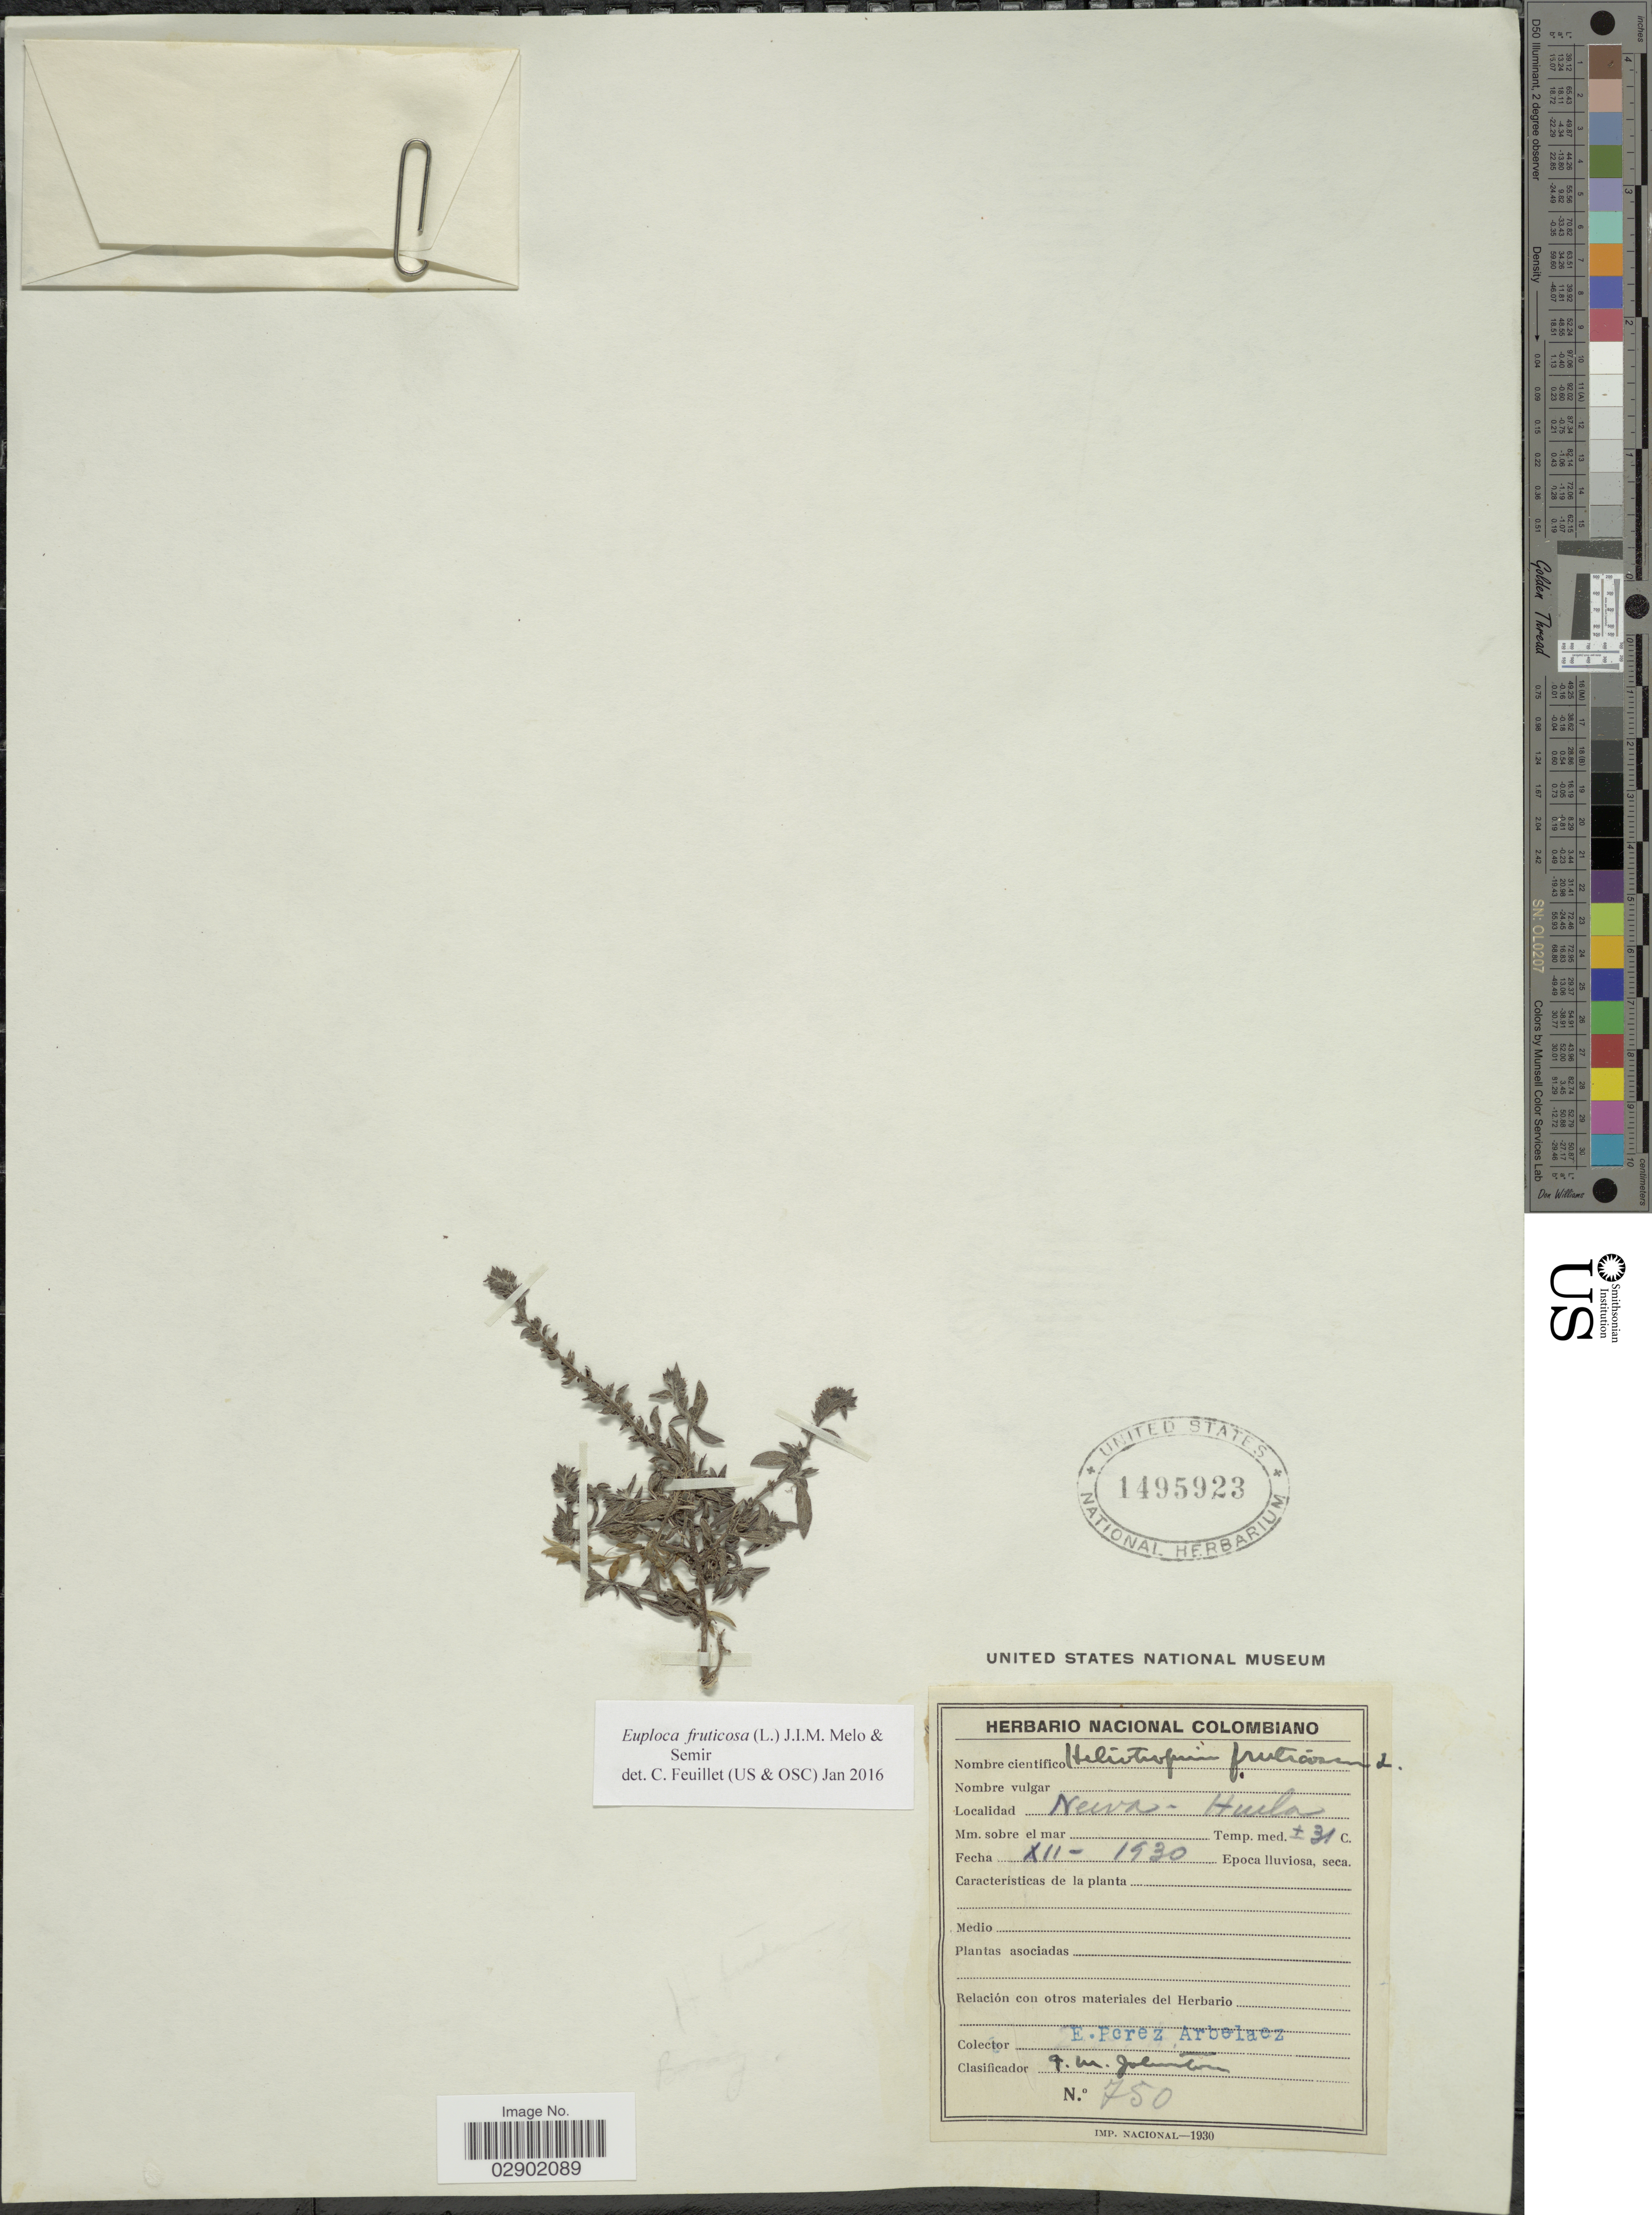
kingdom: Plantae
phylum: Tracheophyta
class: Magnoliopsida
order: Boraginales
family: Heliotropiaceae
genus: Euploca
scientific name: Euploca fruticosa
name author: (L.) J.I.M. Melo & Semir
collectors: E. Pérez Arbeláez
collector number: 750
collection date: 1930-12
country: Colombia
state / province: Huila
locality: Neiva.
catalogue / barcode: US 1495923